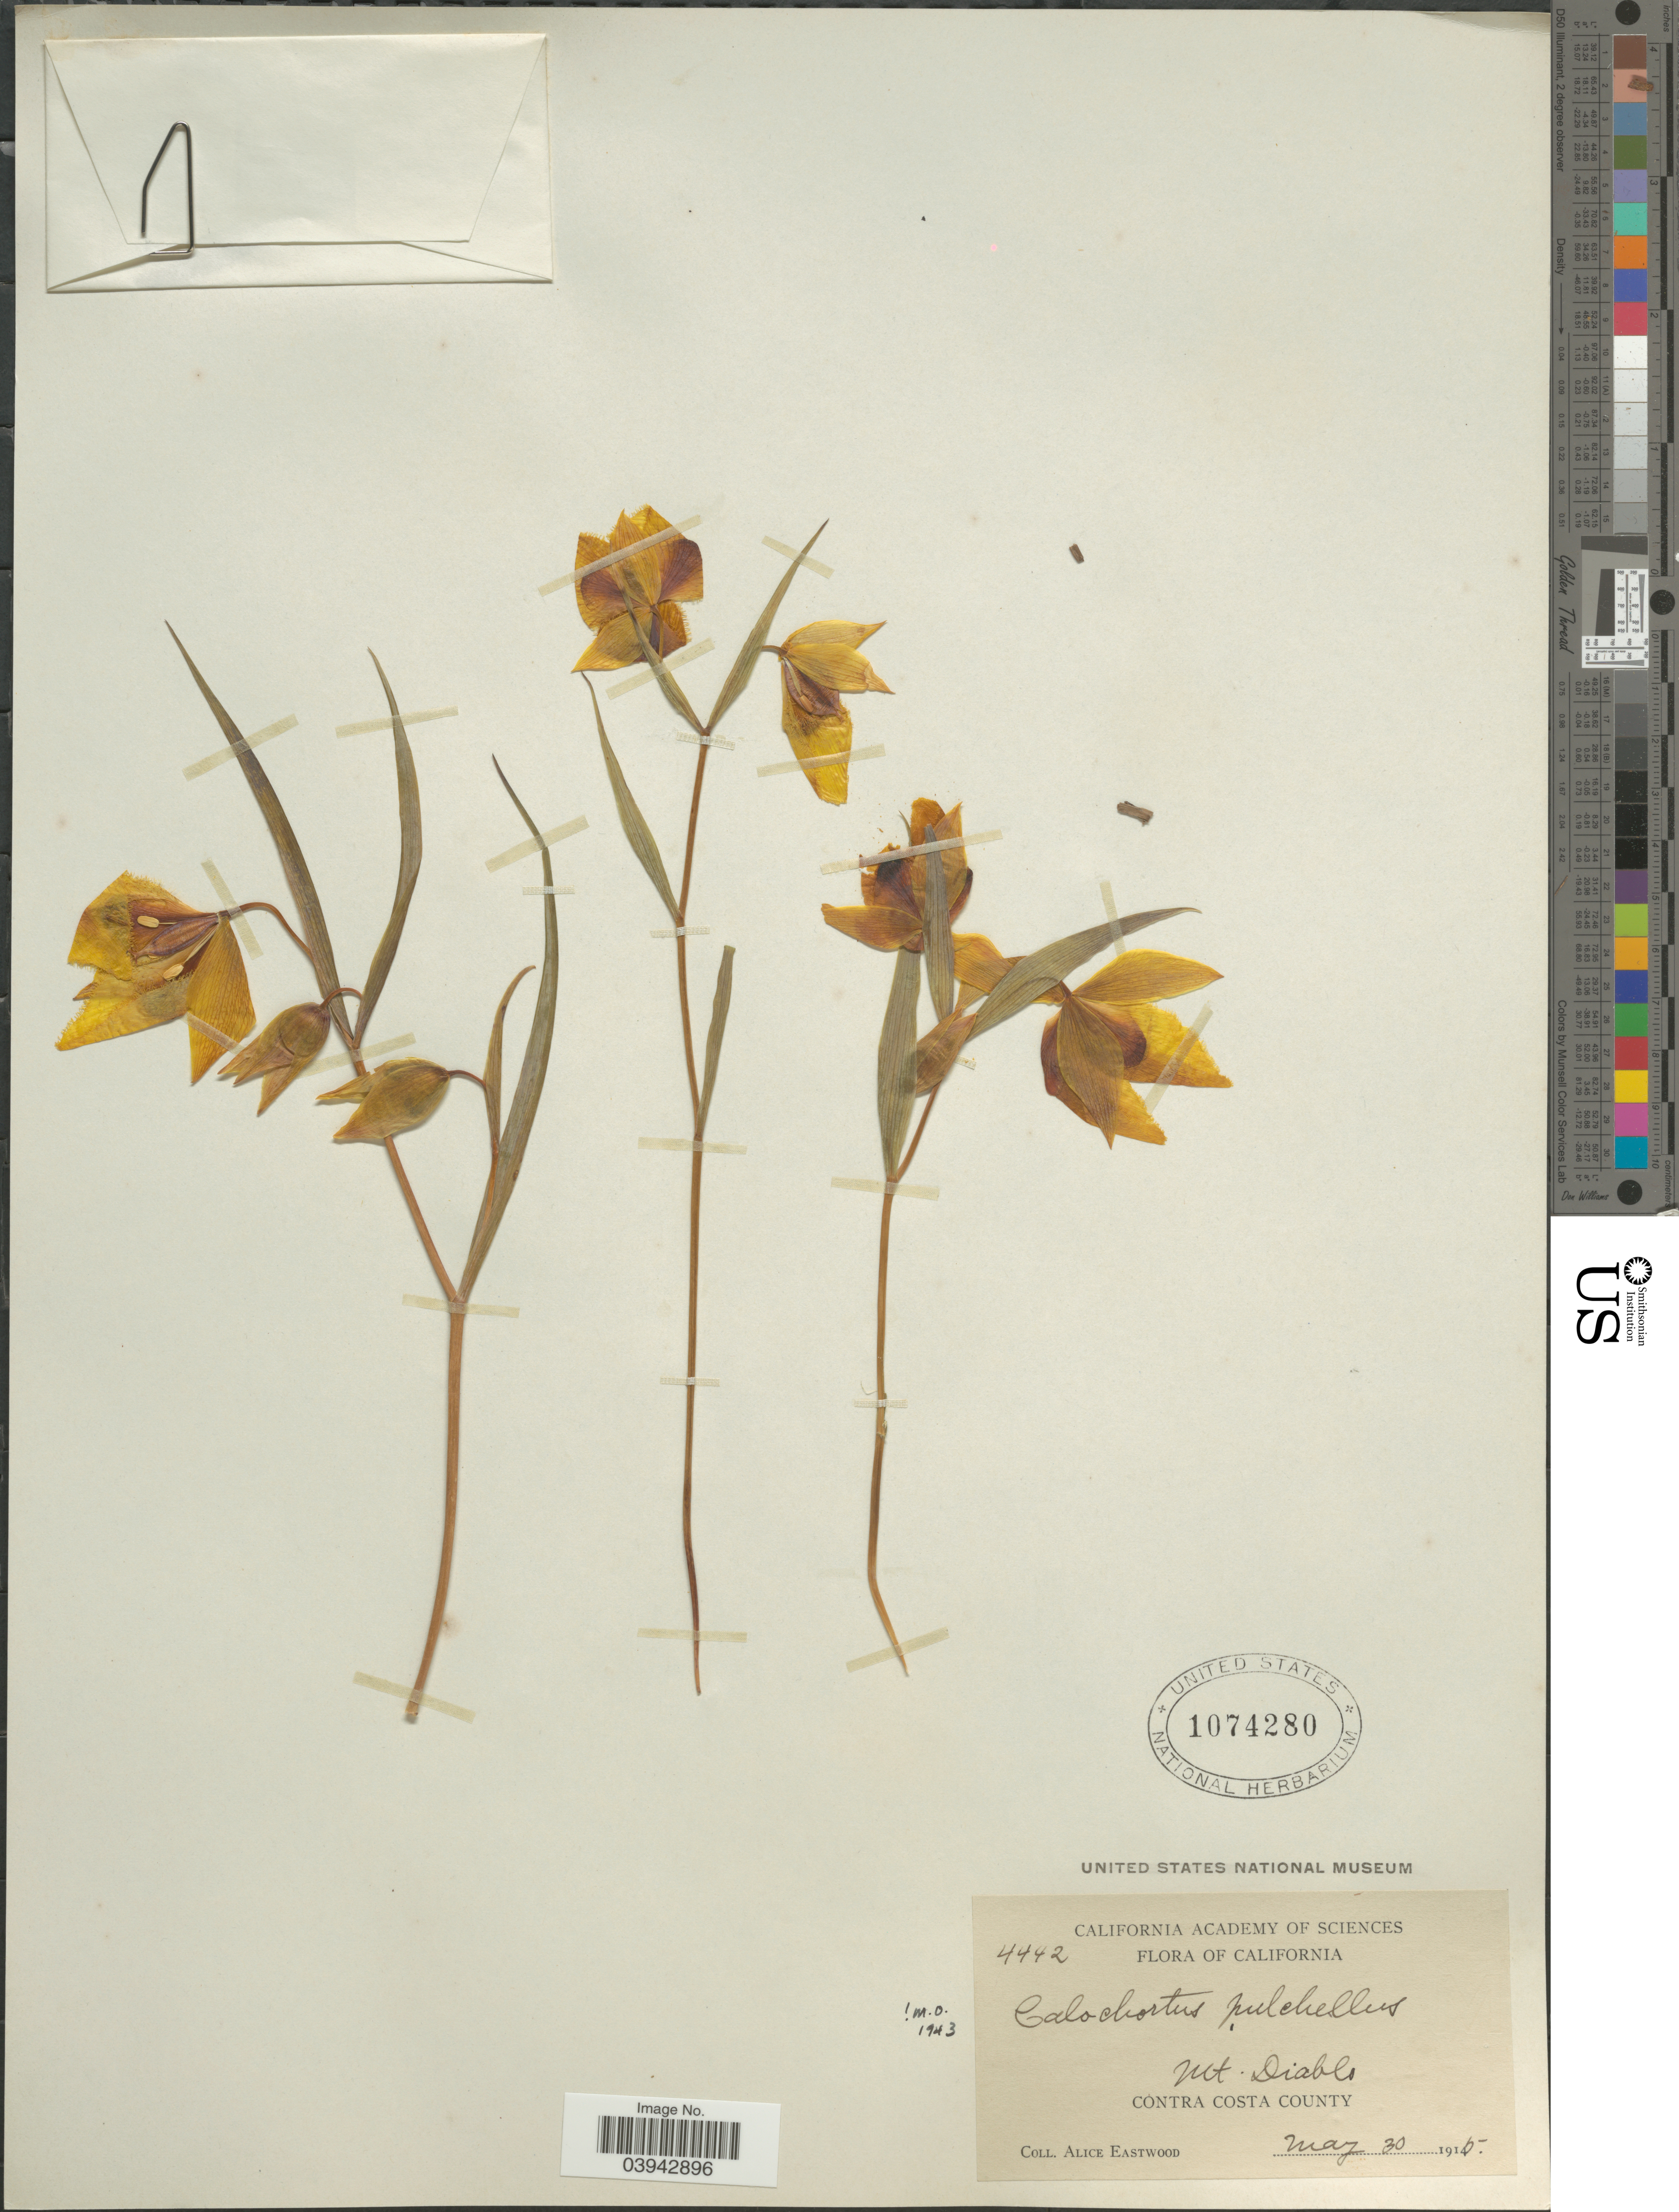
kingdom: Plantae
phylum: Tracheophyta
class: Liliopsida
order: Liliales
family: Liliaceae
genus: Calochortus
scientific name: Calochortus pulchellus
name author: (Benth.) Alph. Wood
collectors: A. Eastwood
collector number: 4442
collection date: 1915-05-30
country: United States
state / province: California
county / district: Contra Costa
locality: Mt. Diablo. Contra Costa County.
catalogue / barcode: US 1074280